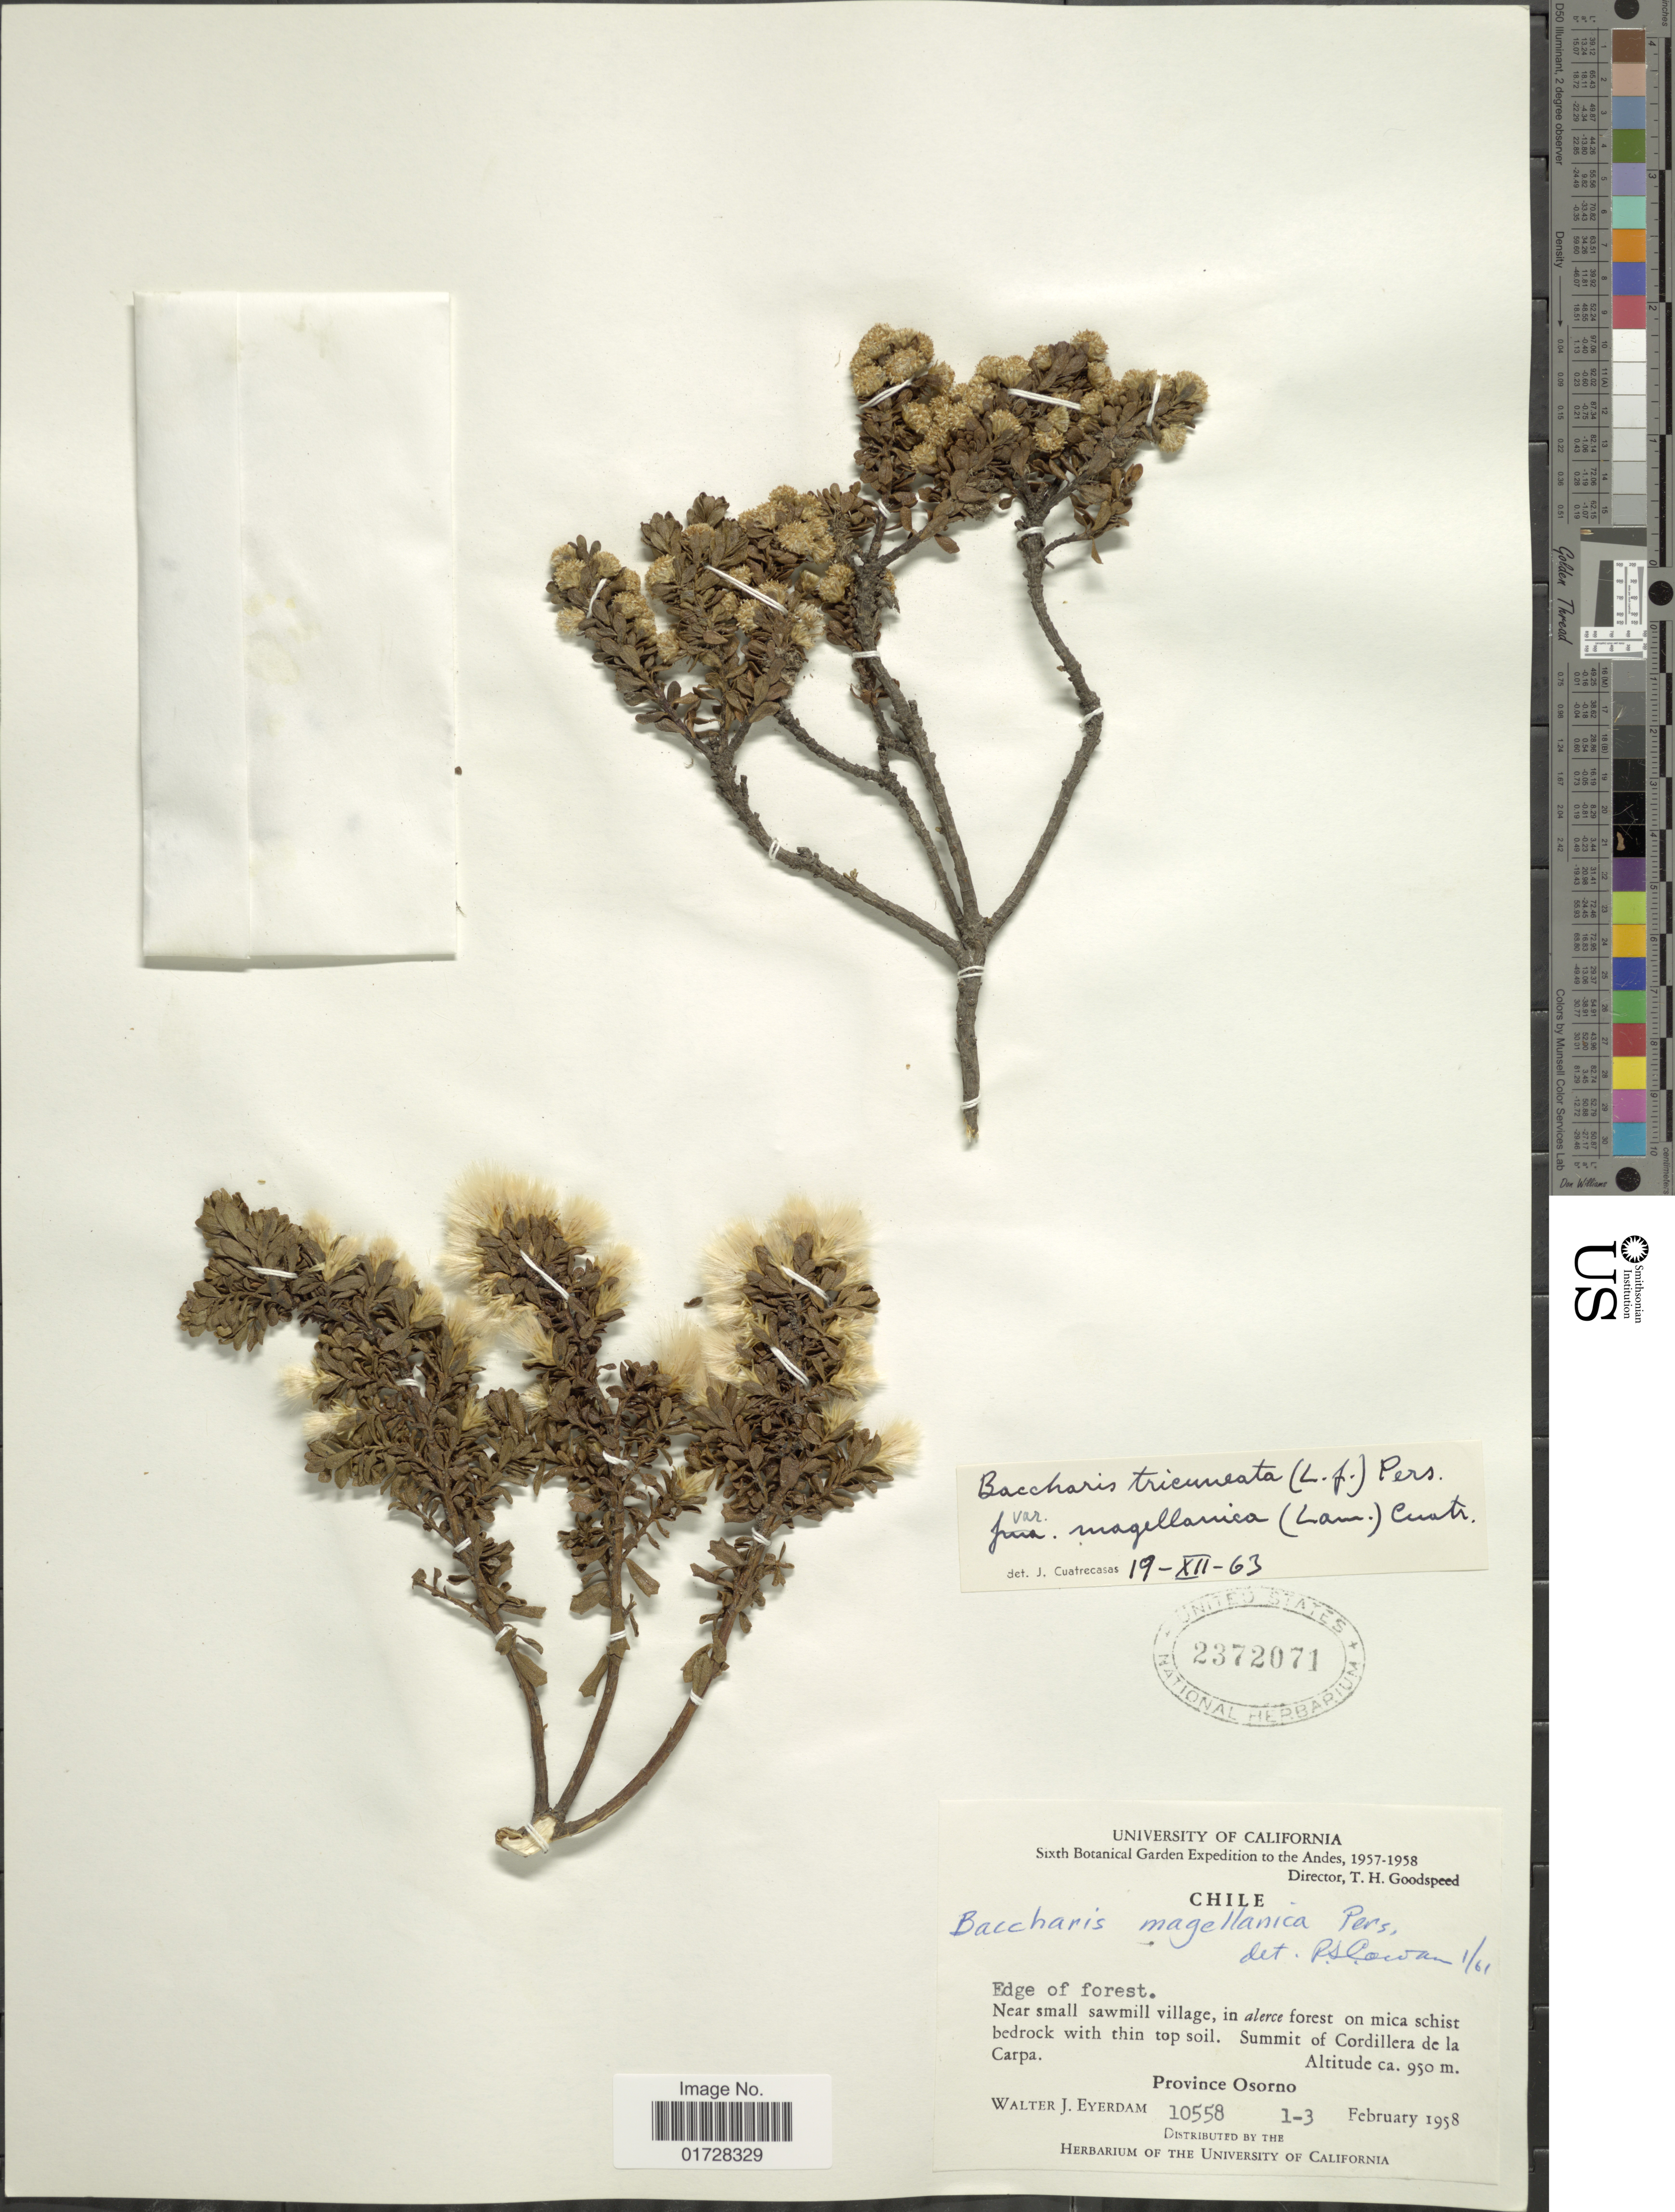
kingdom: Plantae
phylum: Tracheophyta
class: Magnoliopsida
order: Asterales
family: Asteraceae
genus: Baccharis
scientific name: Baccharis tricuneata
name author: (L. f.) Pers.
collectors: W. J. Eyerdam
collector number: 10558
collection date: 1958-02-01/1958-02-03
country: Chile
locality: Andes, Summit of Cordillera de la Carpa, Province Osorno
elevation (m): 950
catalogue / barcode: US 2372071